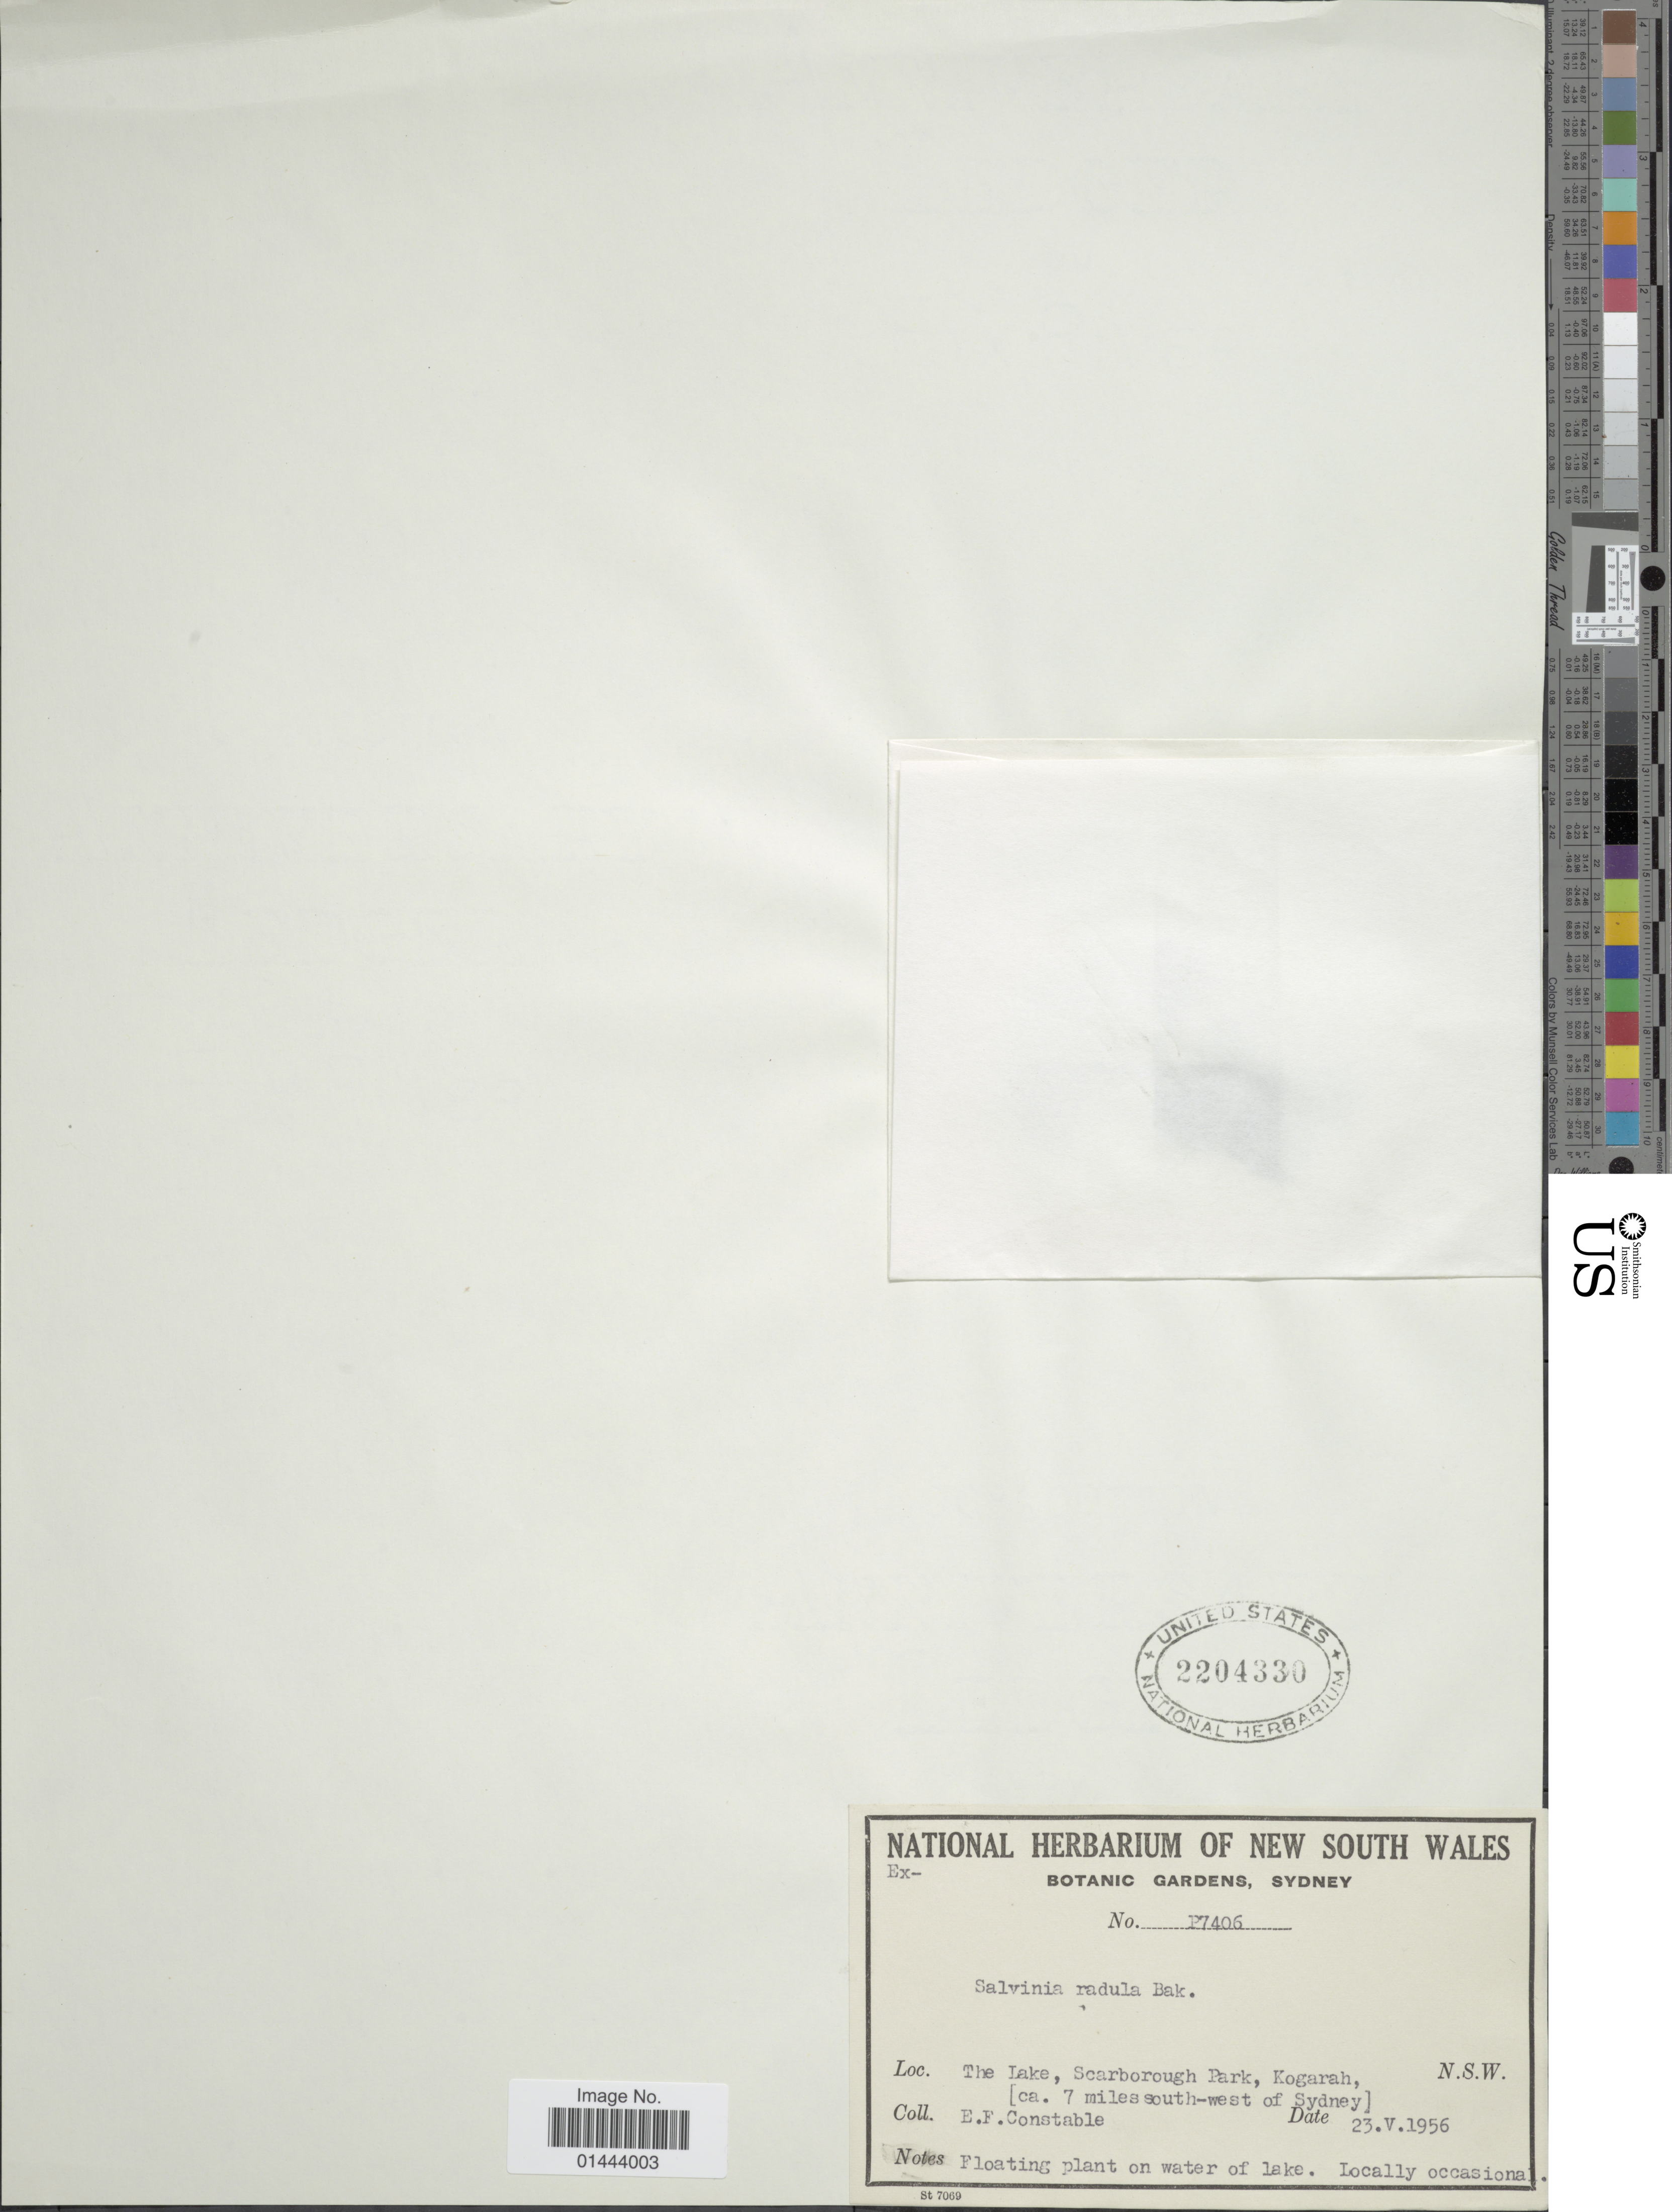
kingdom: Plantae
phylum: Tracheophyta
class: Polypodiopsida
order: Salviniales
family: Salviniaceae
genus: Salvinia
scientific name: Salvinia radula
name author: Baker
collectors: E. F. Constable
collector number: P7406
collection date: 1956-05-23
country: Australia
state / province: New South Wales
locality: The Lake, Scarborough Park, Kogarah, (ca. 7 miles south-west of Sydney), floating plant on water of lake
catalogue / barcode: US 2204330